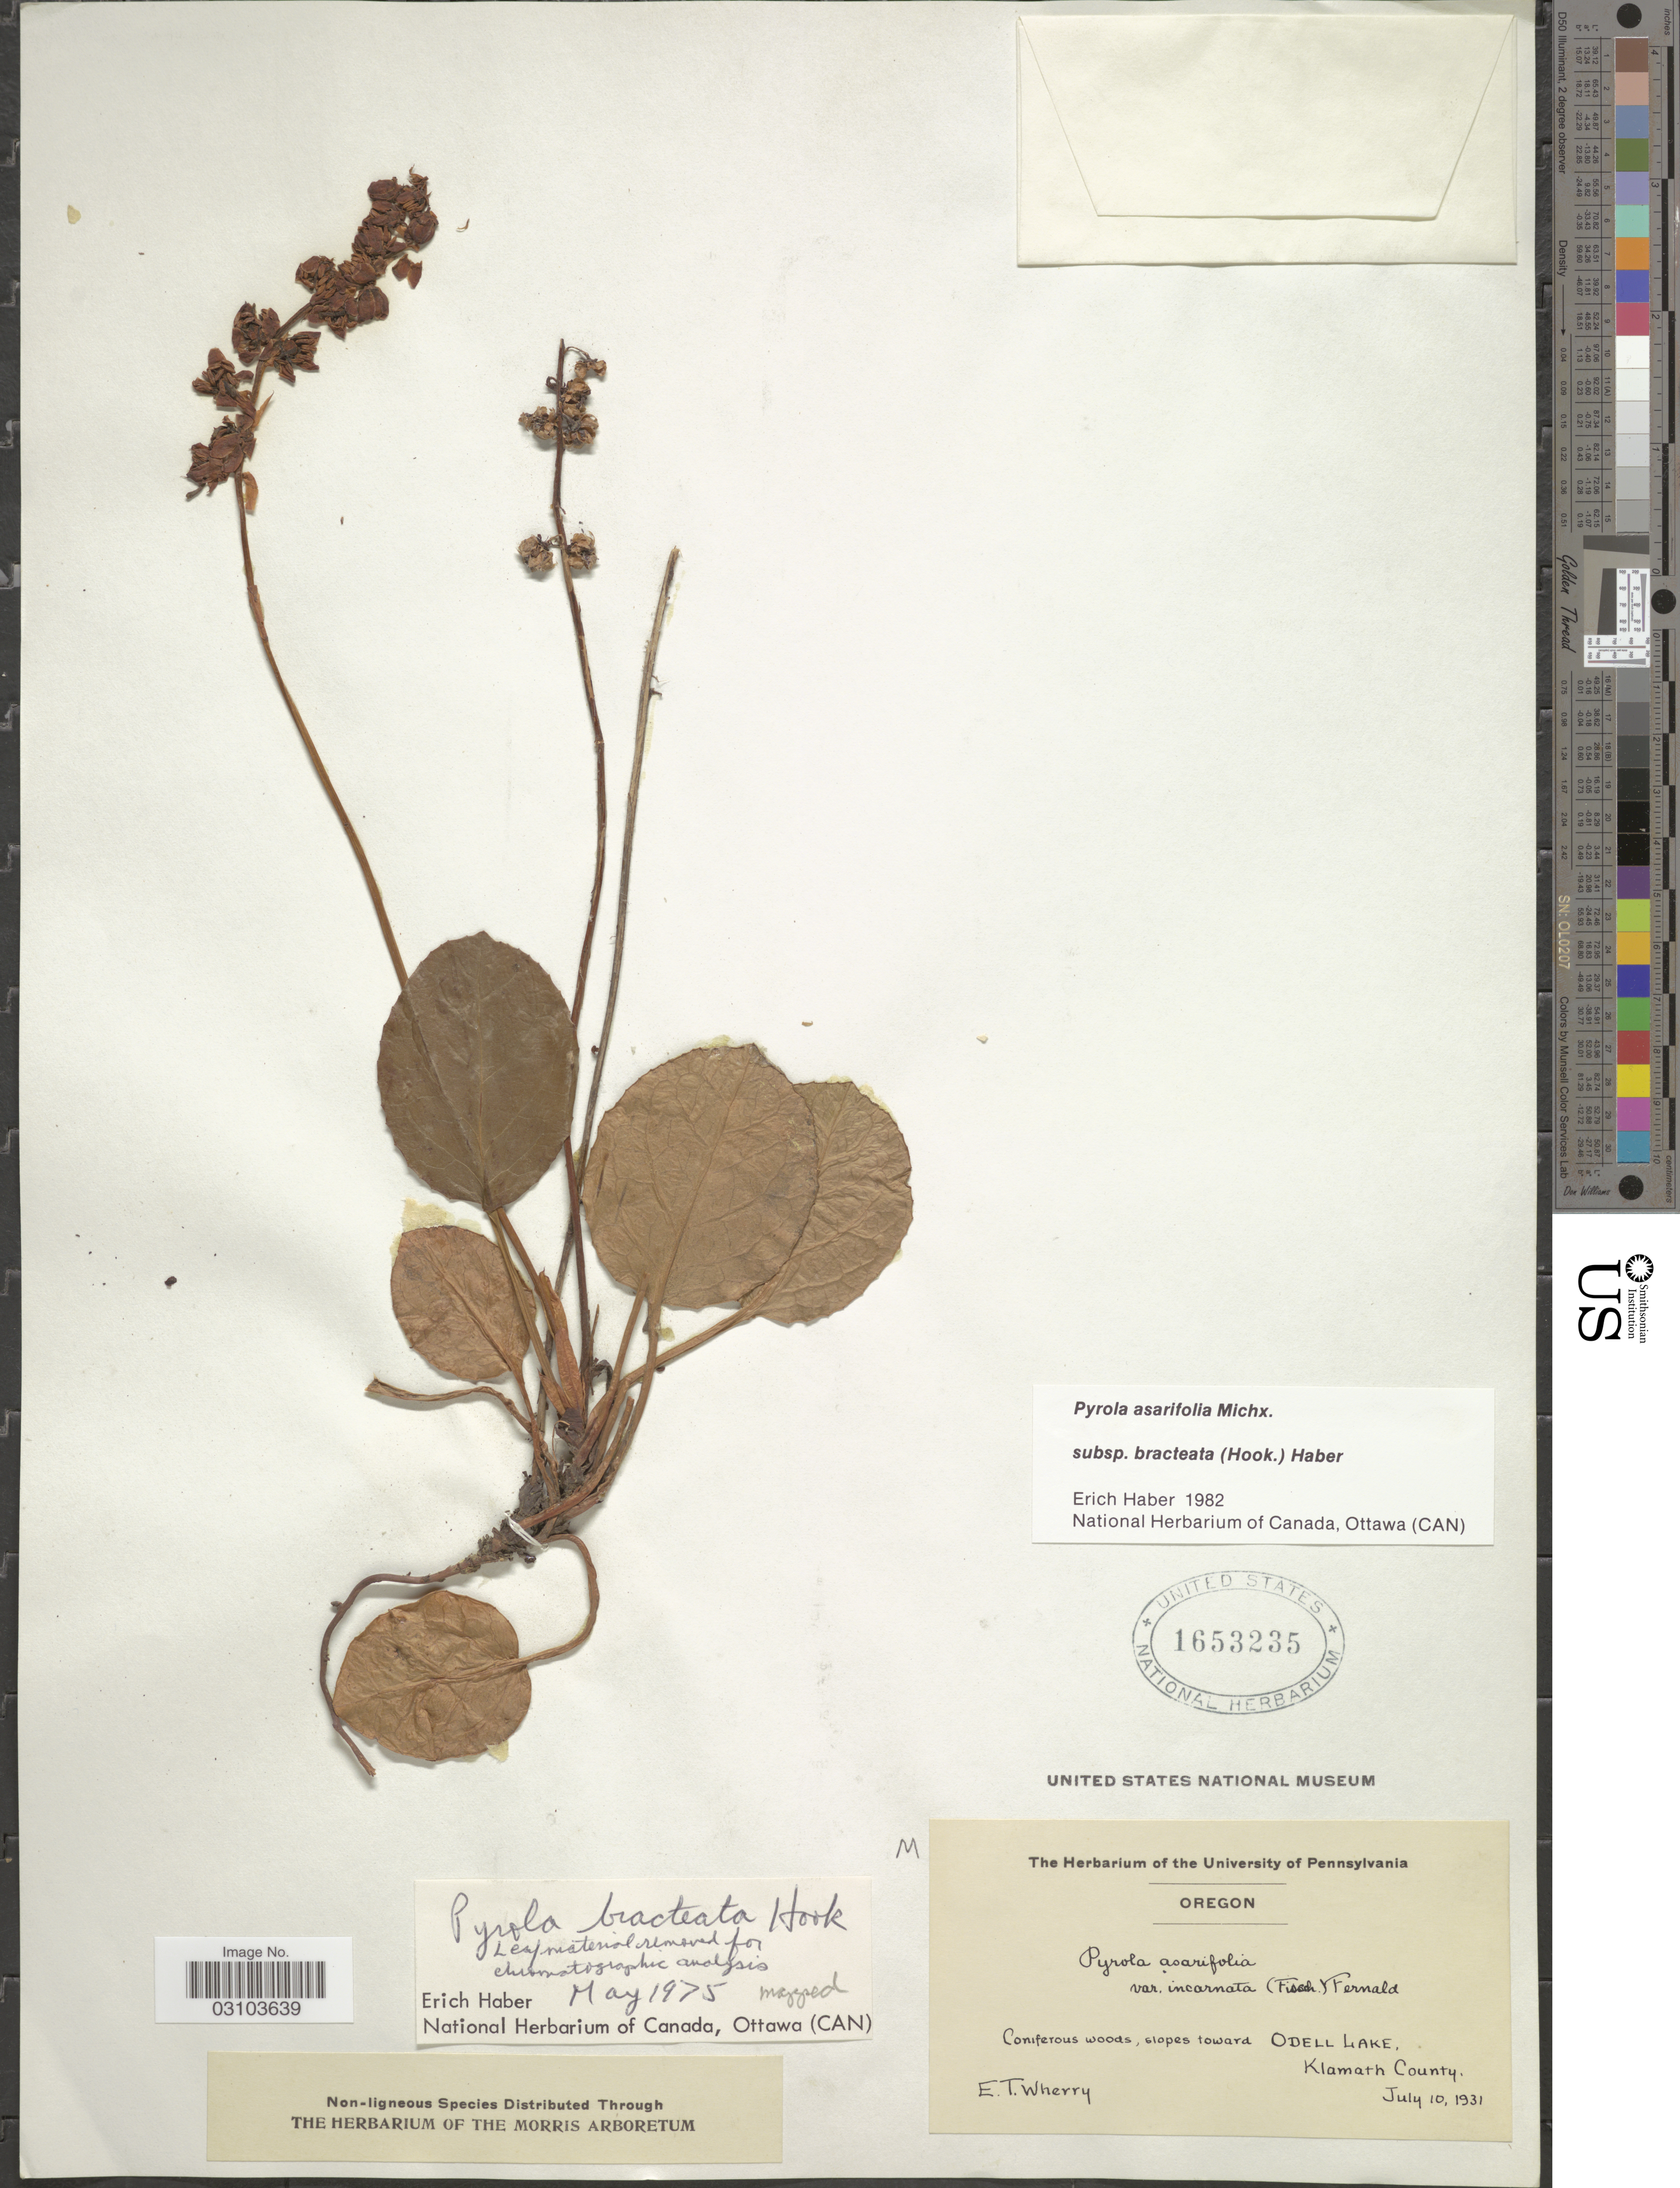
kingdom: Plantae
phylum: Tracheophyta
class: Magnoliopsida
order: Ericales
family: Ericaceae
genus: Pyrola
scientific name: Pyrola asarifolia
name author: Michx.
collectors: E. T. Wherry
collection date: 1931-07-10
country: United States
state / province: Oregon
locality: Coniferous woods, slopes toward Odell Lake, Klamath County.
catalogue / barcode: US 1653235